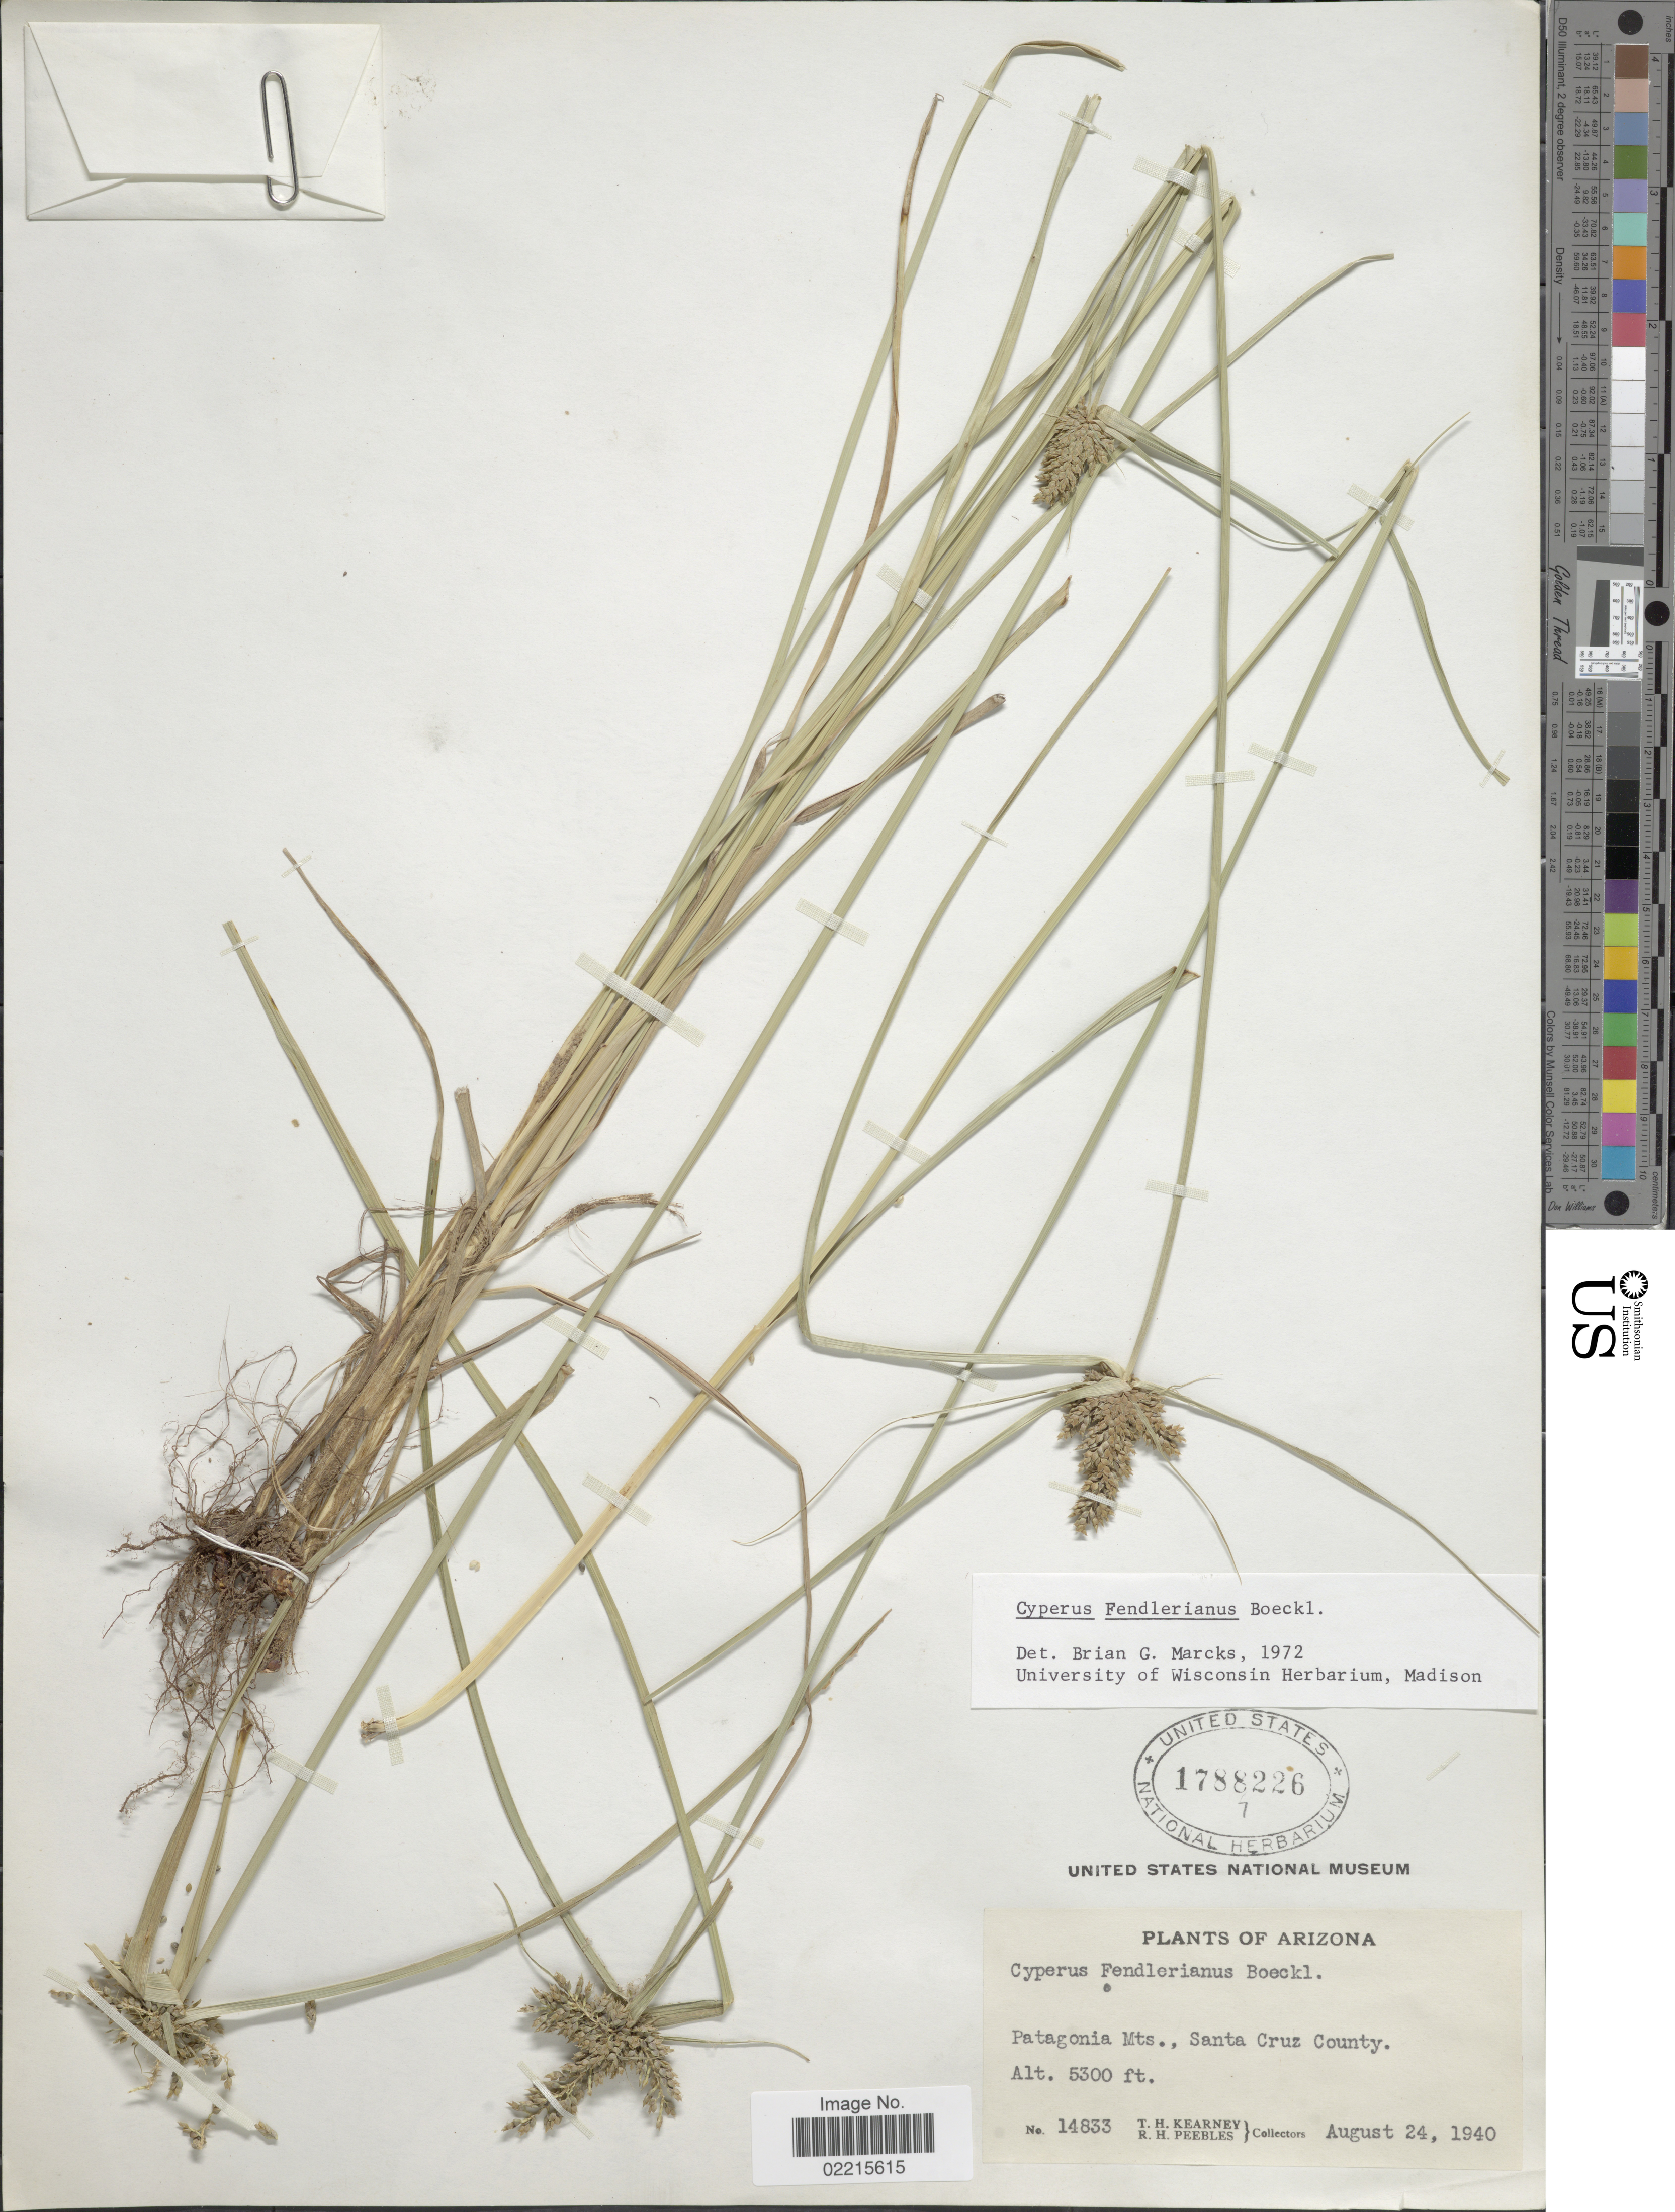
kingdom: Plantae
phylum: Tracheophyta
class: Liliopsida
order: Poales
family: Cyperaceae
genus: Cyperus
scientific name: Cyperus fendlerianus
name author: Boeckeler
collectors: T. H. Kearney & R. H. Peebles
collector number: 14833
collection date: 1940-08-24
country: United States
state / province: Arizona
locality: Patagonia Mts., Santa Cruz County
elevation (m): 1615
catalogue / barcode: US 1788226